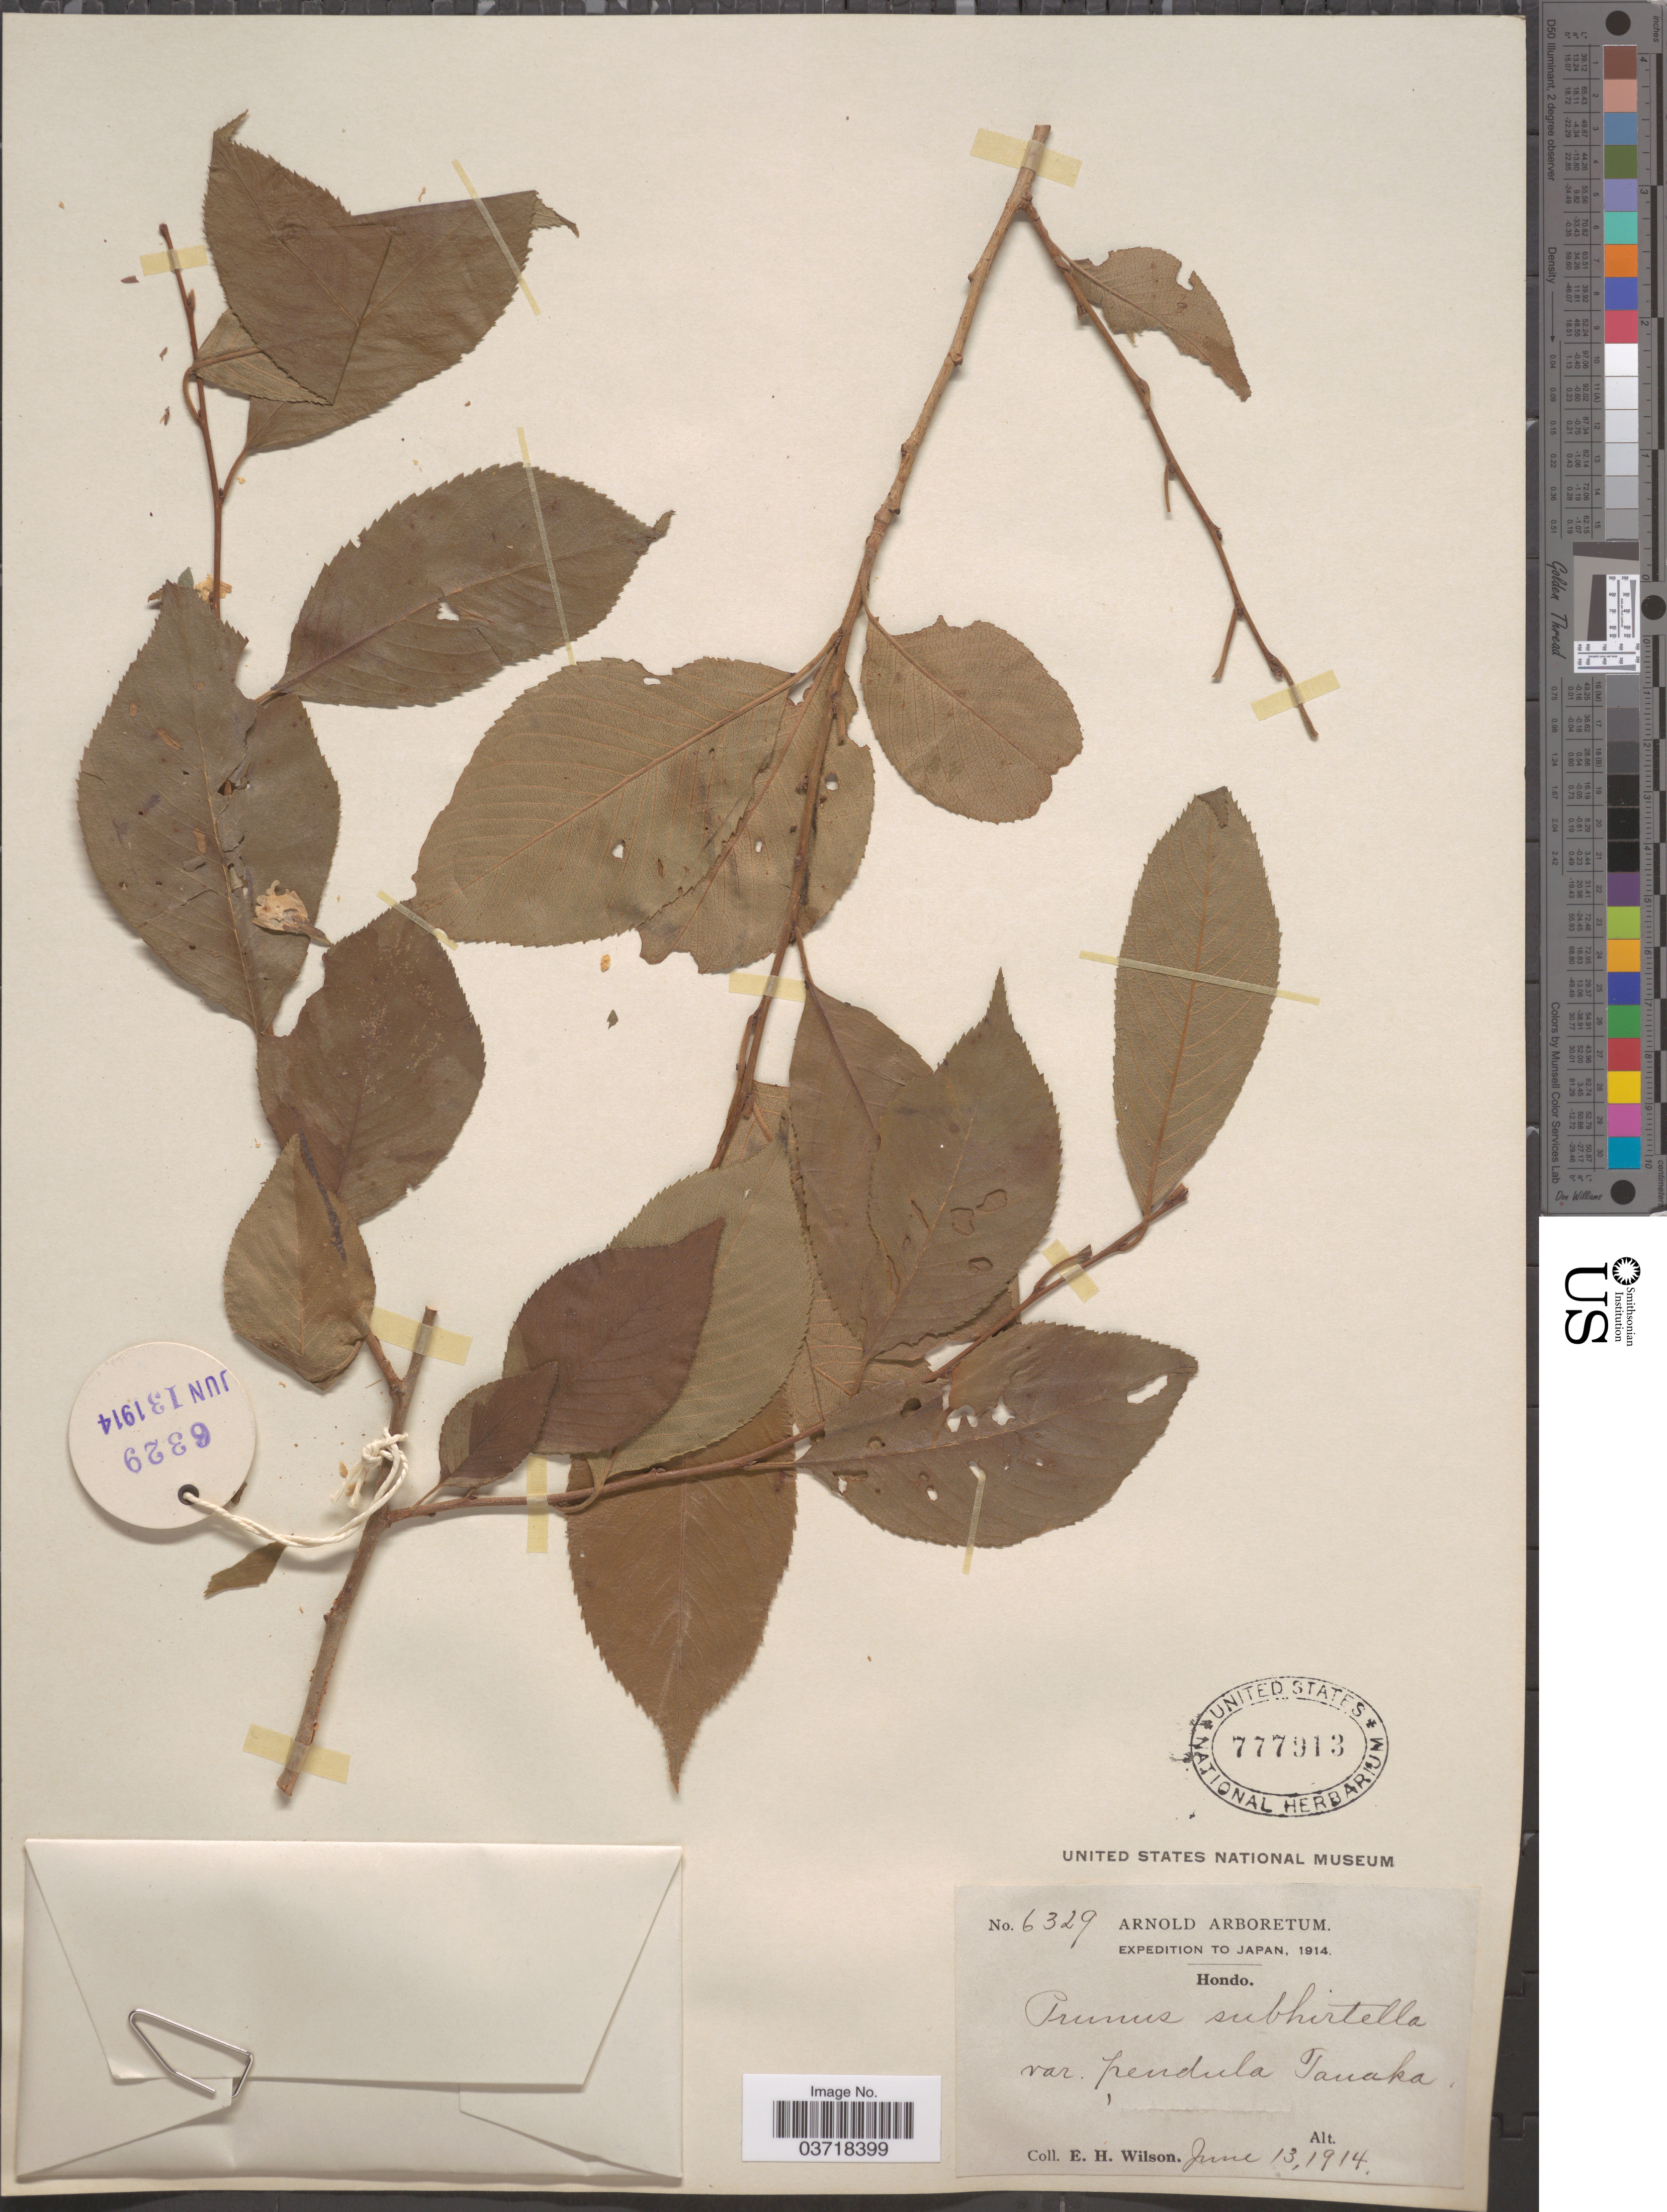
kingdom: Plantae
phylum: Tracheophyta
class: Magnoliopsida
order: Rosales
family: Rosaceae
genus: Prunus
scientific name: Prunus subhirtella var. pendula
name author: Tanaka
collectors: E. Wilson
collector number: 6329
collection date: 1914-06-13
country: Japan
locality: Hondo.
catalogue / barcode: US 777913